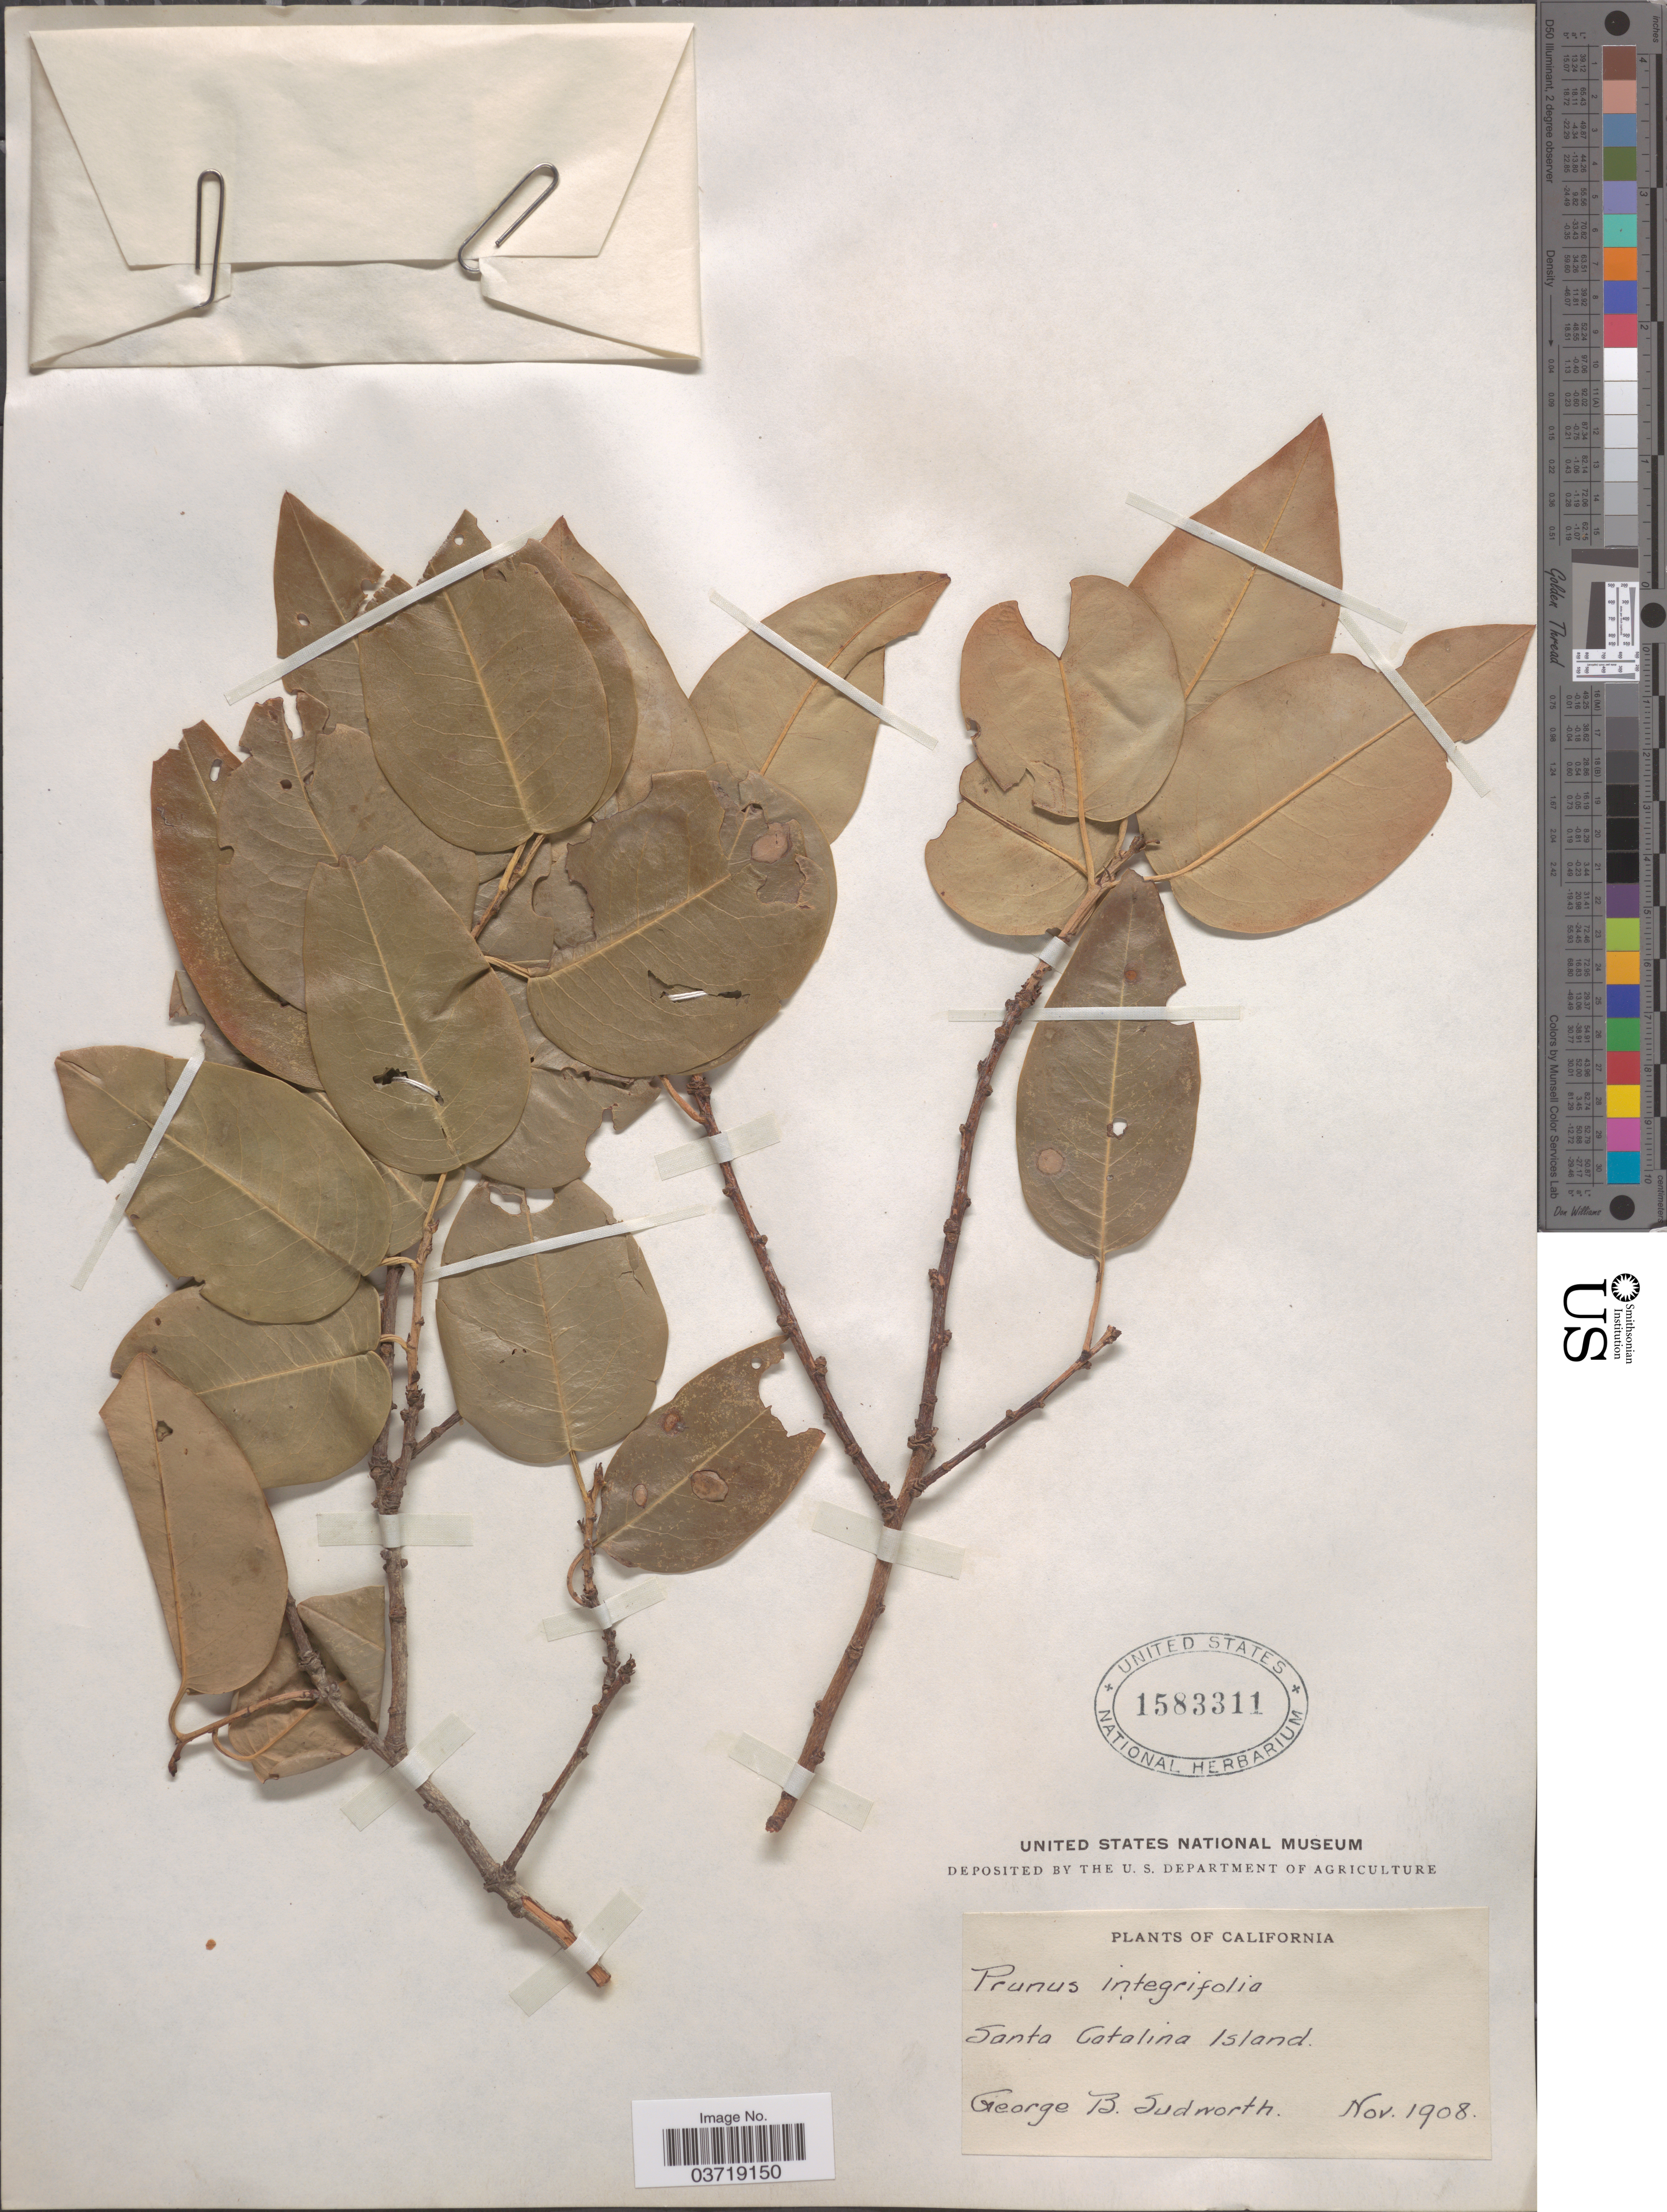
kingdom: Plantae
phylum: Tracheophyta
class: Magnoliopsida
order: Rosales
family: Rosaceae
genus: Prunus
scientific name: Prunus ilicifolia var. occidentalis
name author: K. Brandegee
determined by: Strong, Mark T., (BOT), Smithsonian Institution - National Museum of Natural History (UNITED STATES)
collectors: G. B. Sudworth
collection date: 1908-11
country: United States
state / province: California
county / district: Los Angeles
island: Santa Catalina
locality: Santa Catalina Island.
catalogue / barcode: US 1583311